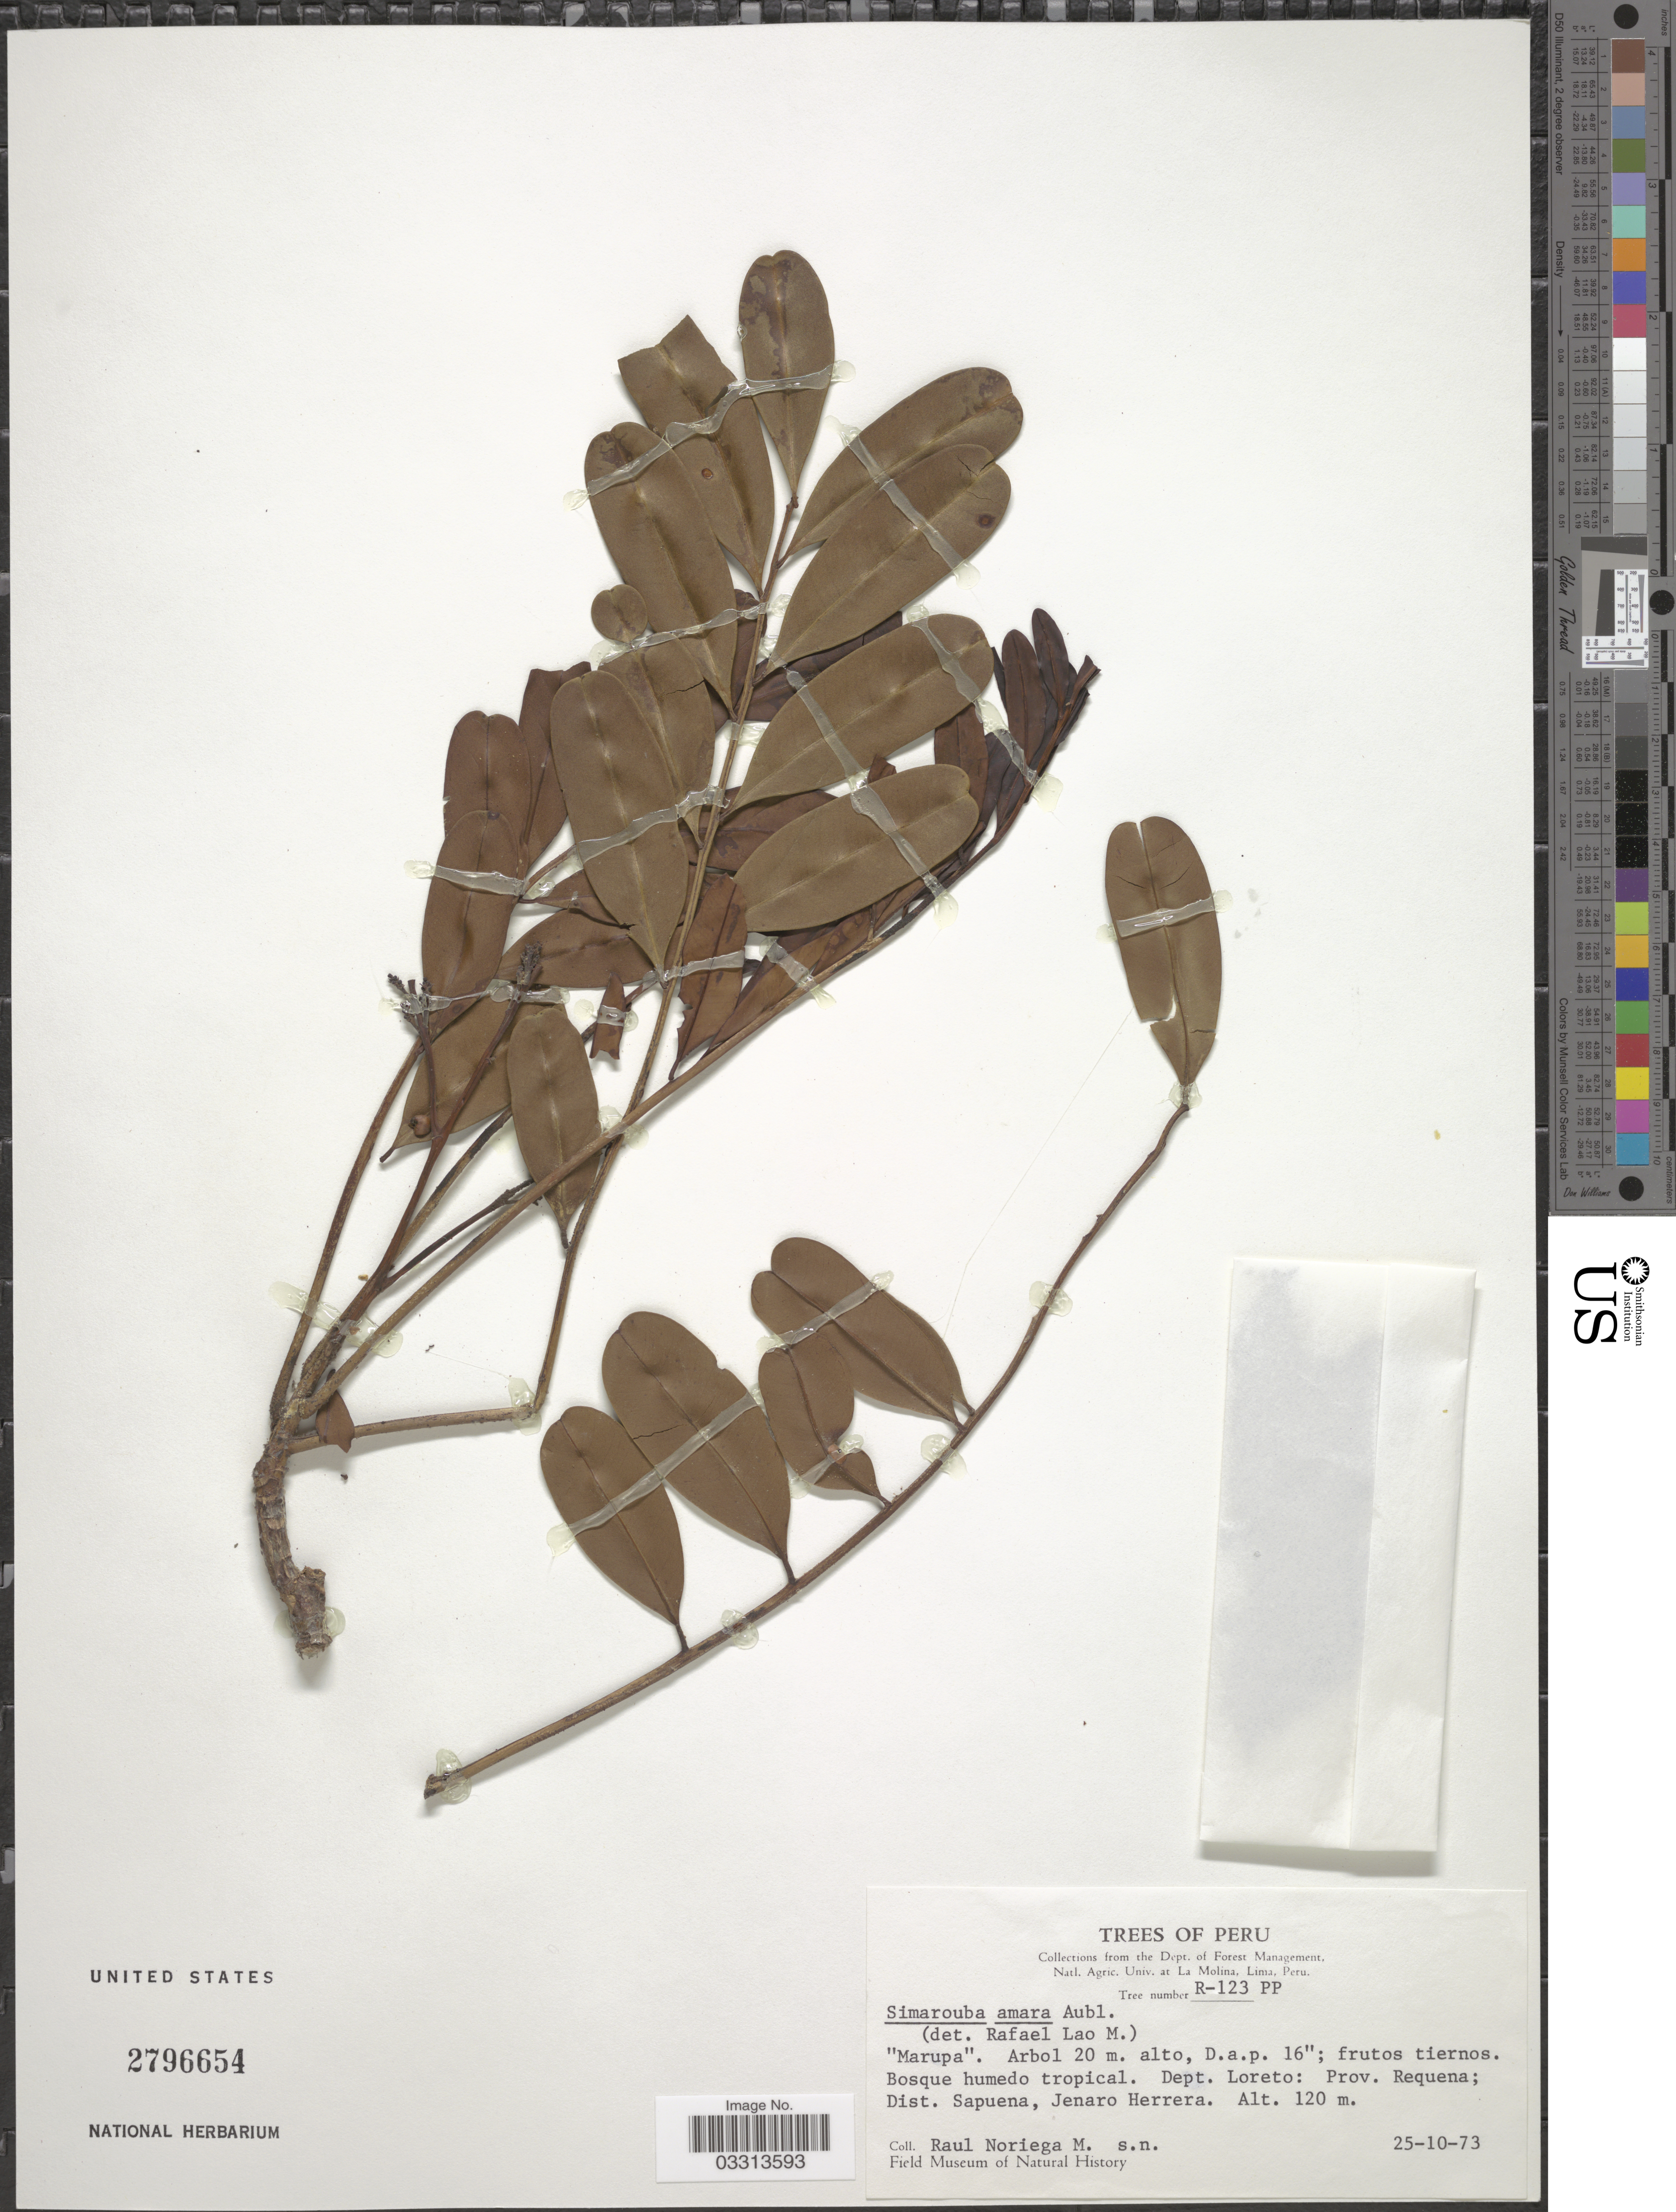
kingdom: Plantae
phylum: Tracheophyta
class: Magnoliopsida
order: Sapindales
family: Simaroubaceae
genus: Simarouba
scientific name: Simarouba amara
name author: Aubl.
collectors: R. Noriega M.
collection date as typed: Transcribed d/m/y: 25/10/73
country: Peru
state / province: Loreto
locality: Dept. Loreto: Prov. Requena; Dist. Sapuena, Jenaro Herrera.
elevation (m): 120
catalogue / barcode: US 2796654